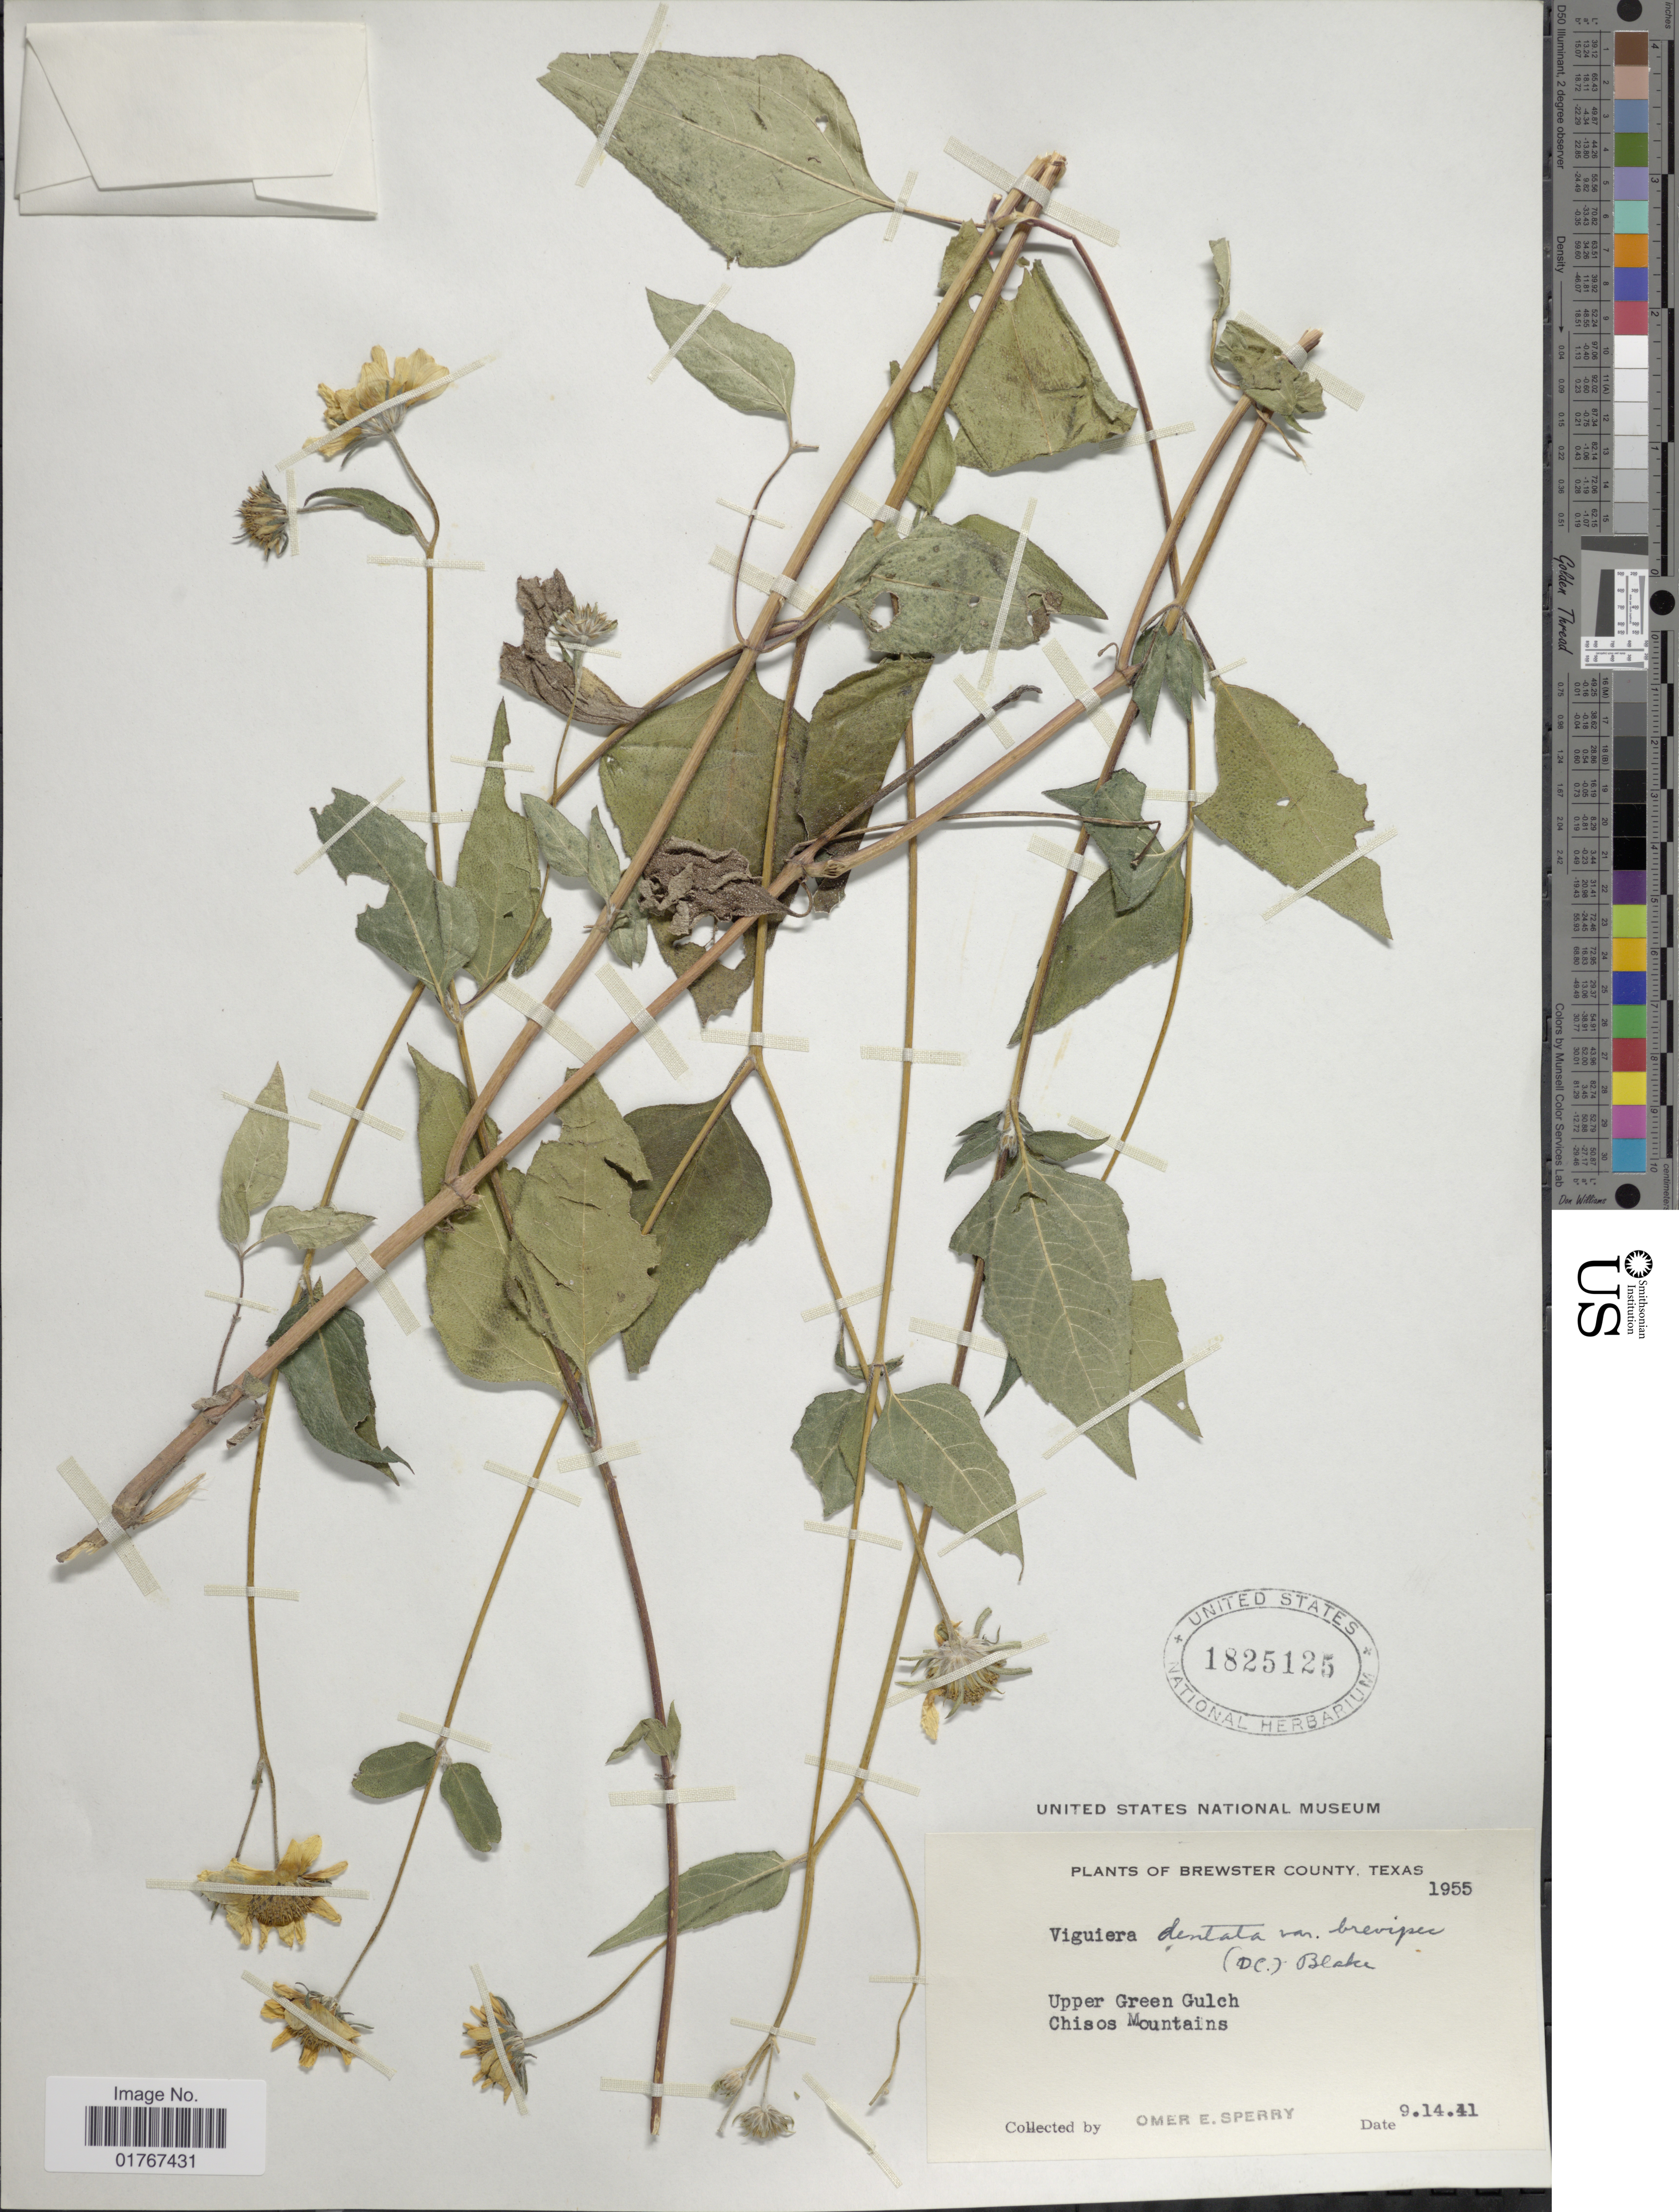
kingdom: Plantae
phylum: Tracheophyta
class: Magnoliopsida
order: Asterales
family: Asteraceae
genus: Viguiera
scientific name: Viguiera dentata var. brevipes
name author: (DC.) S.F. Blake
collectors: O. E. Sperry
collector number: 1955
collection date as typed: Transcribed d/m/y: 14/9/41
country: United States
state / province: Texas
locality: Brewster County, Upper Green Gulch, Chisos Mountains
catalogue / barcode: US 1825125